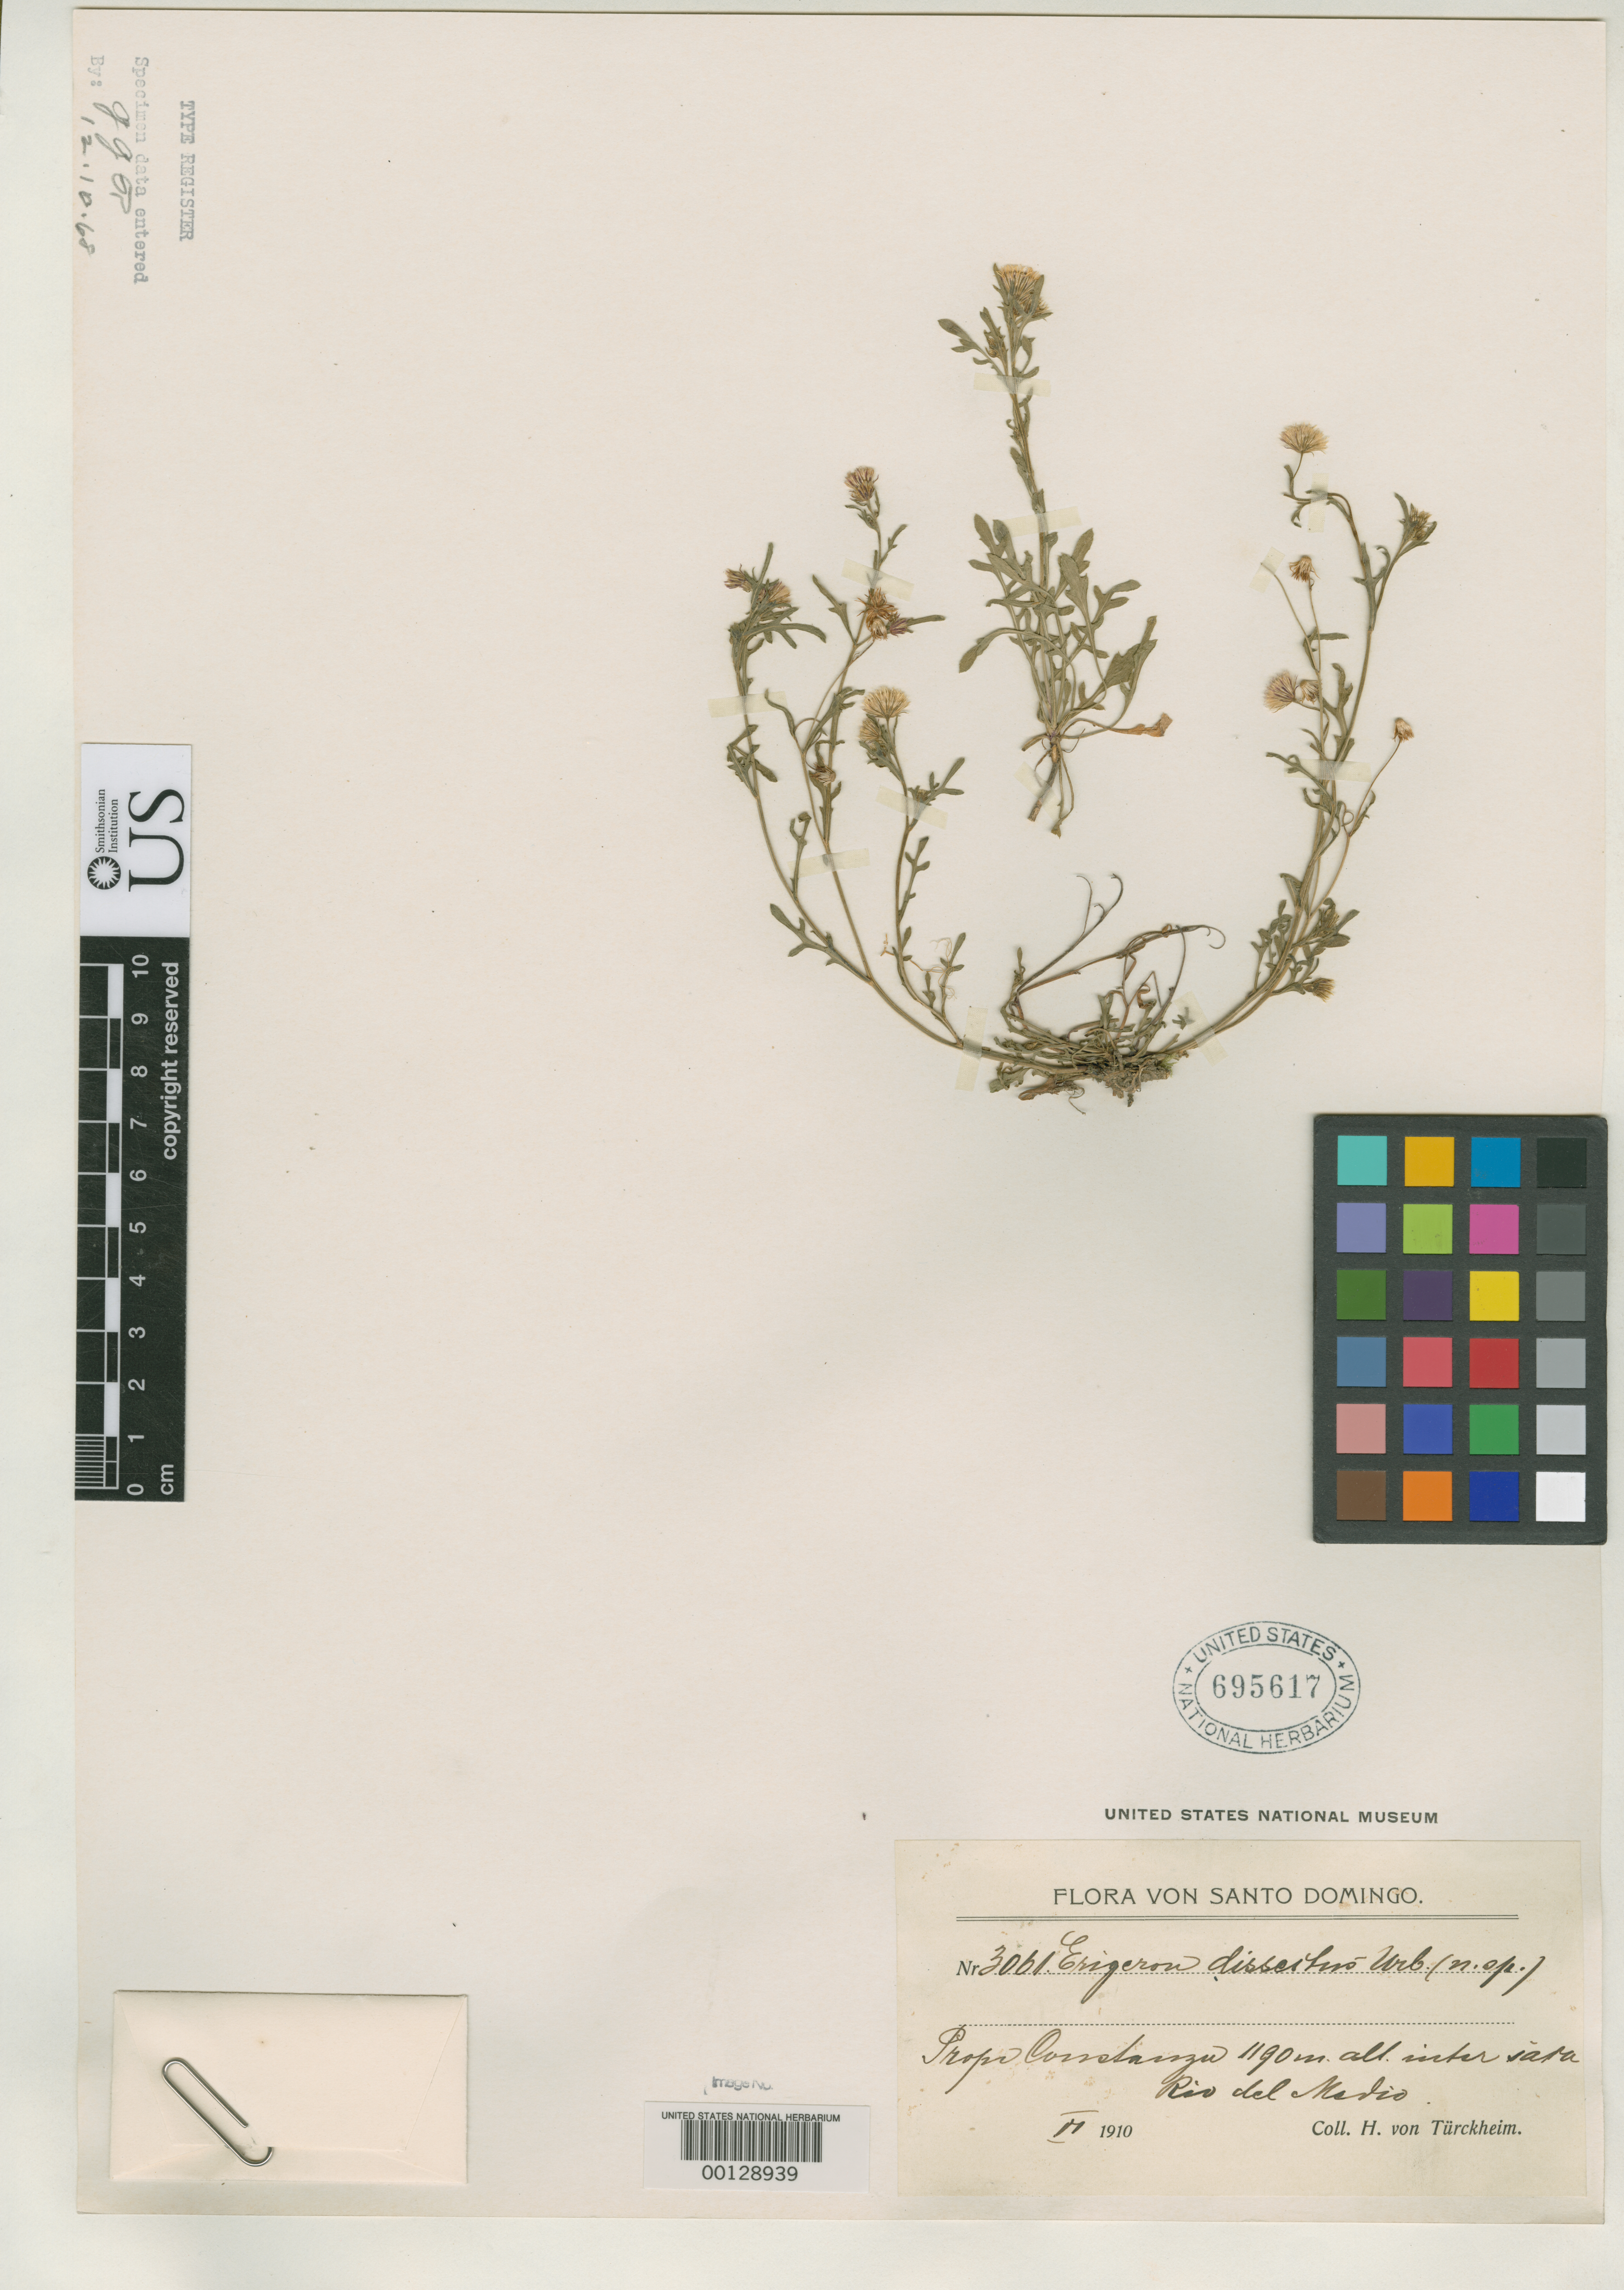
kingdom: Plantae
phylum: Tracheophyta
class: Magnoliopsida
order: Asterales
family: Asteraceae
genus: Erigeron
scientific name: Erigeron dissectus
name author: Urb.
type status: Isotype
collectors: H. von Türckheim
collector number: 3061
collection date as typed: Jun 1910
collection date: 1910-06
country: Dominican Republic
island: Hispaniola Island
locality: Constanza.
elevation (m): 1190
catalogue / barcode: US 695617